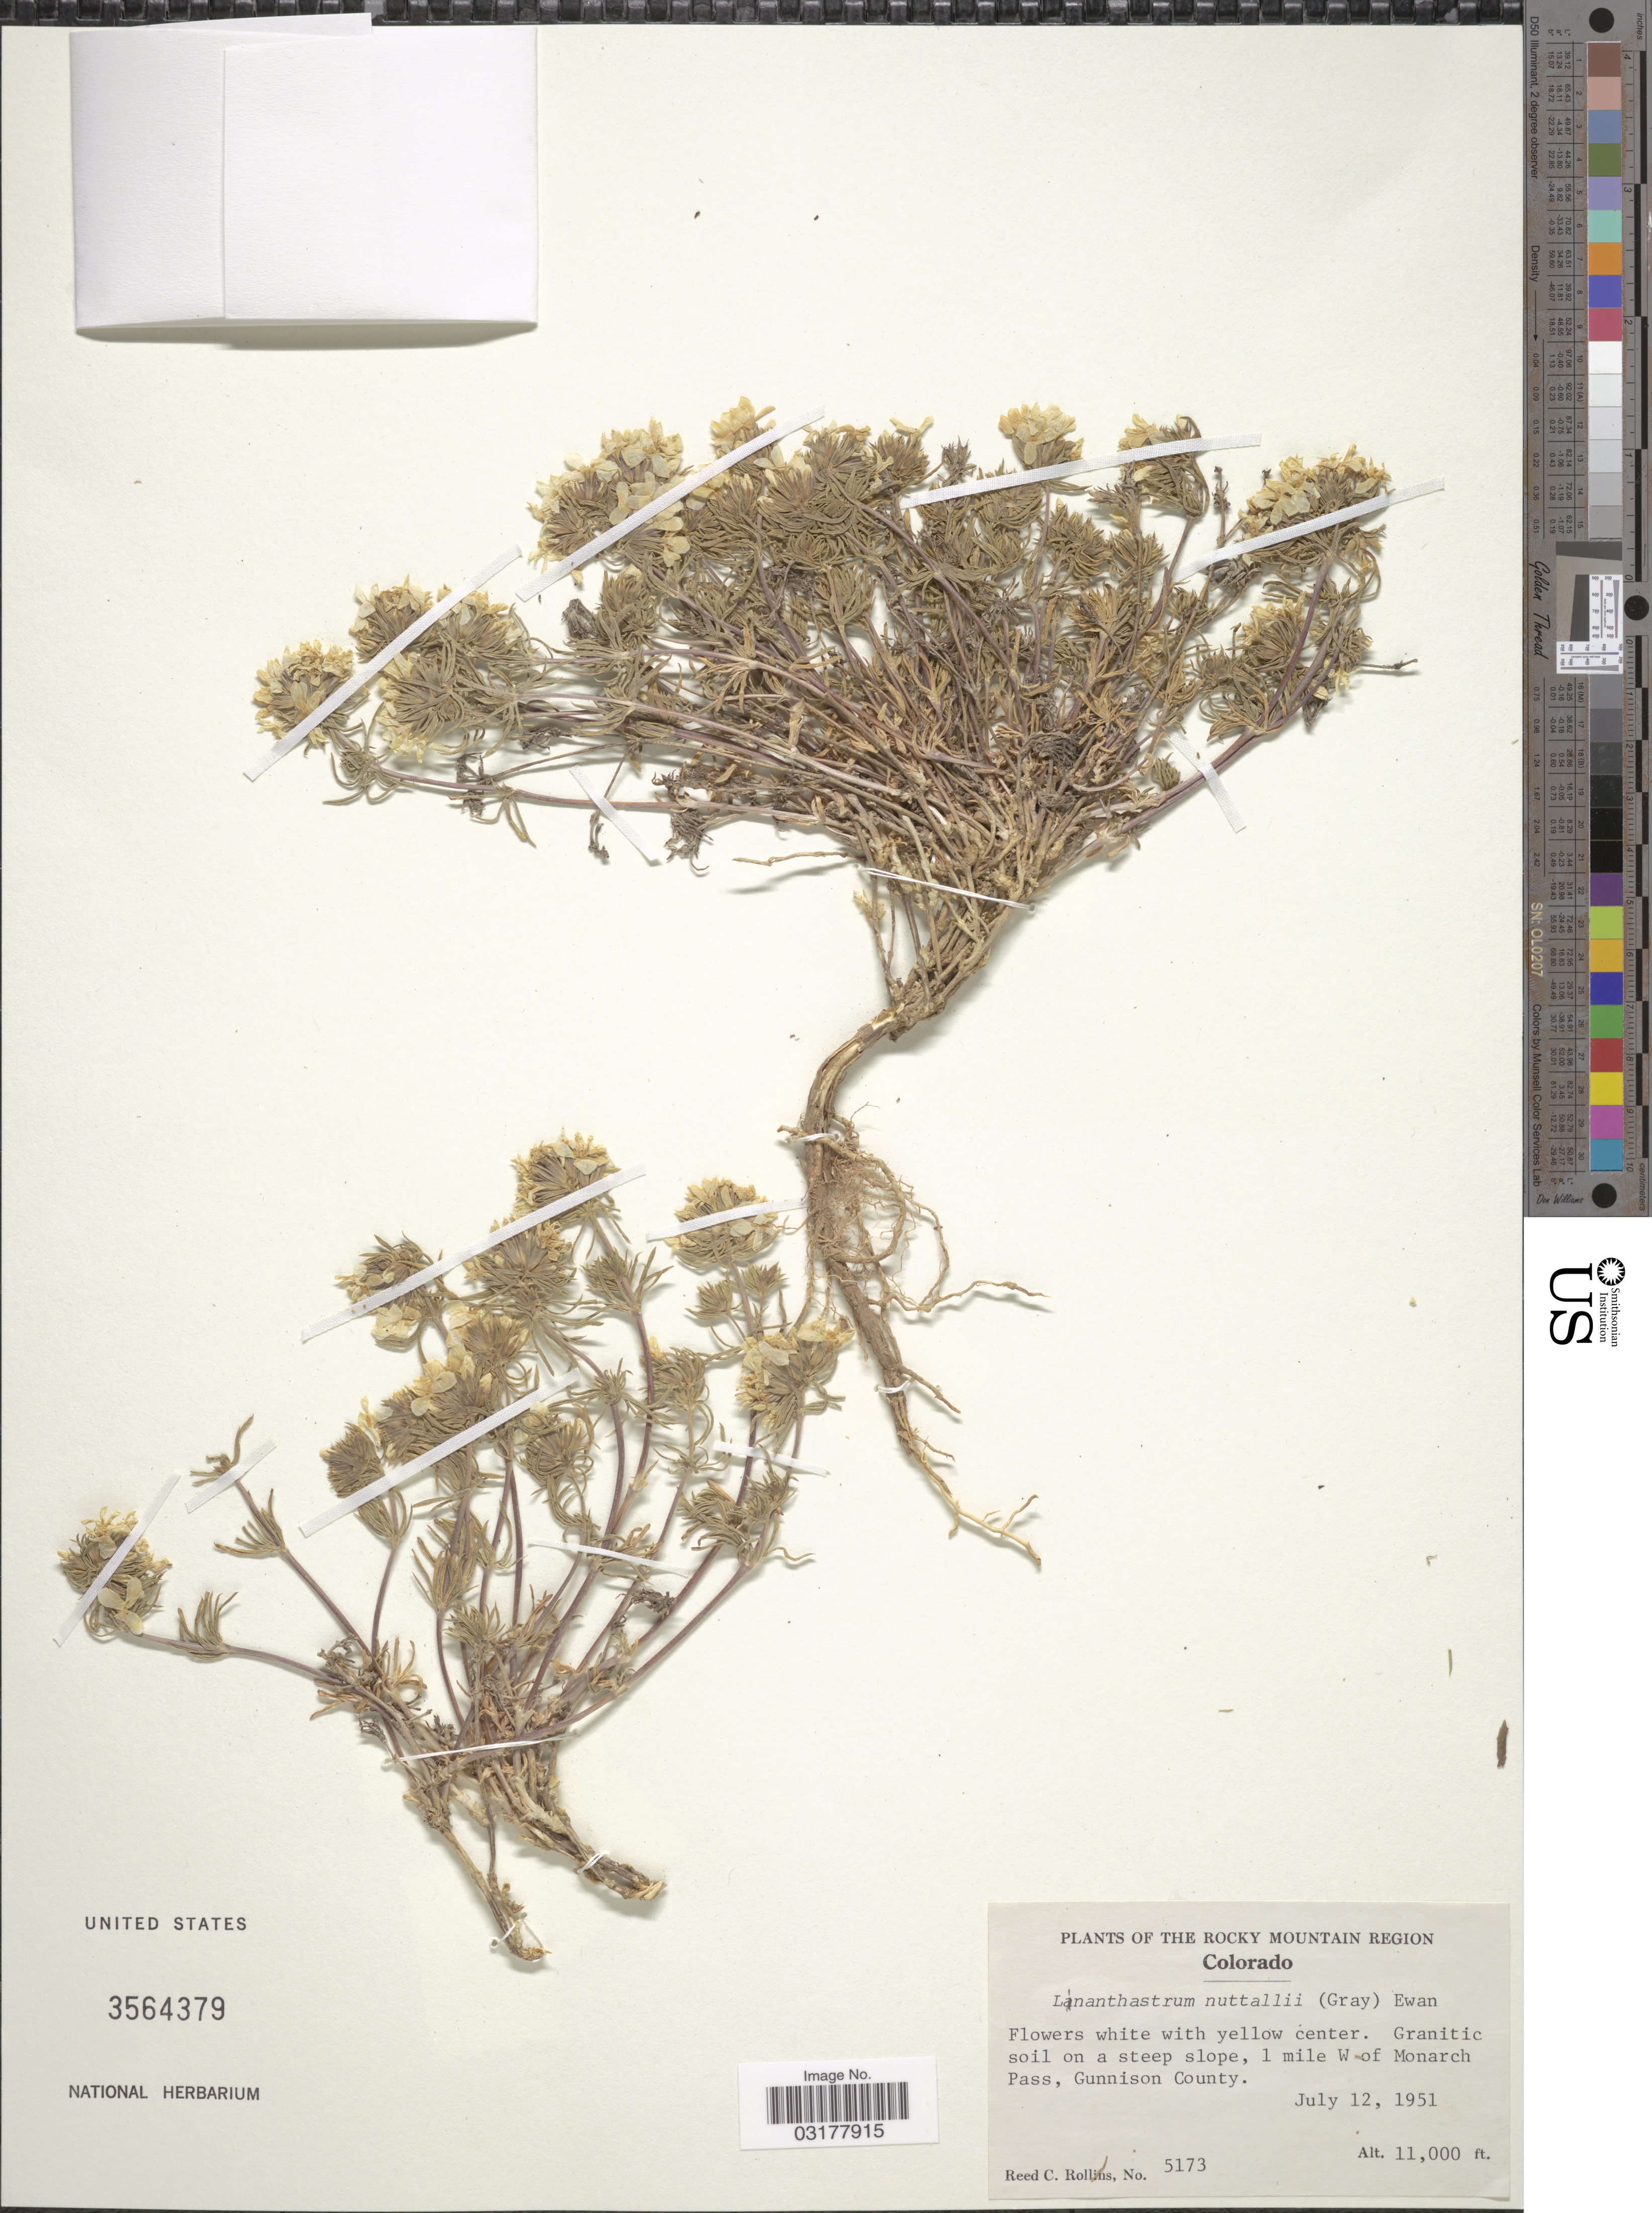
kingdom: Plantae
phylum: Tracheophyta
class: Magnoliopsida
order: Ericales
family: Polemoniaceae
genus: Leptosiphon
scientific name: Leptosiphon nuttallii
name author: (A. Gray) J.M. Porter & L.A. Johnson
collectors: R. C. Rollins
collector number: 5173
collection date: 1951-07-12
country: United States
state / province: Colorado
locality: The Rocky Mountain Region, Granitic soil on a steep slope, 1 mile W of Monarch Pass, Gunnison County.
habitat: granitic soil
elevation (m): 3353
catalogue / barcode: US 3564379